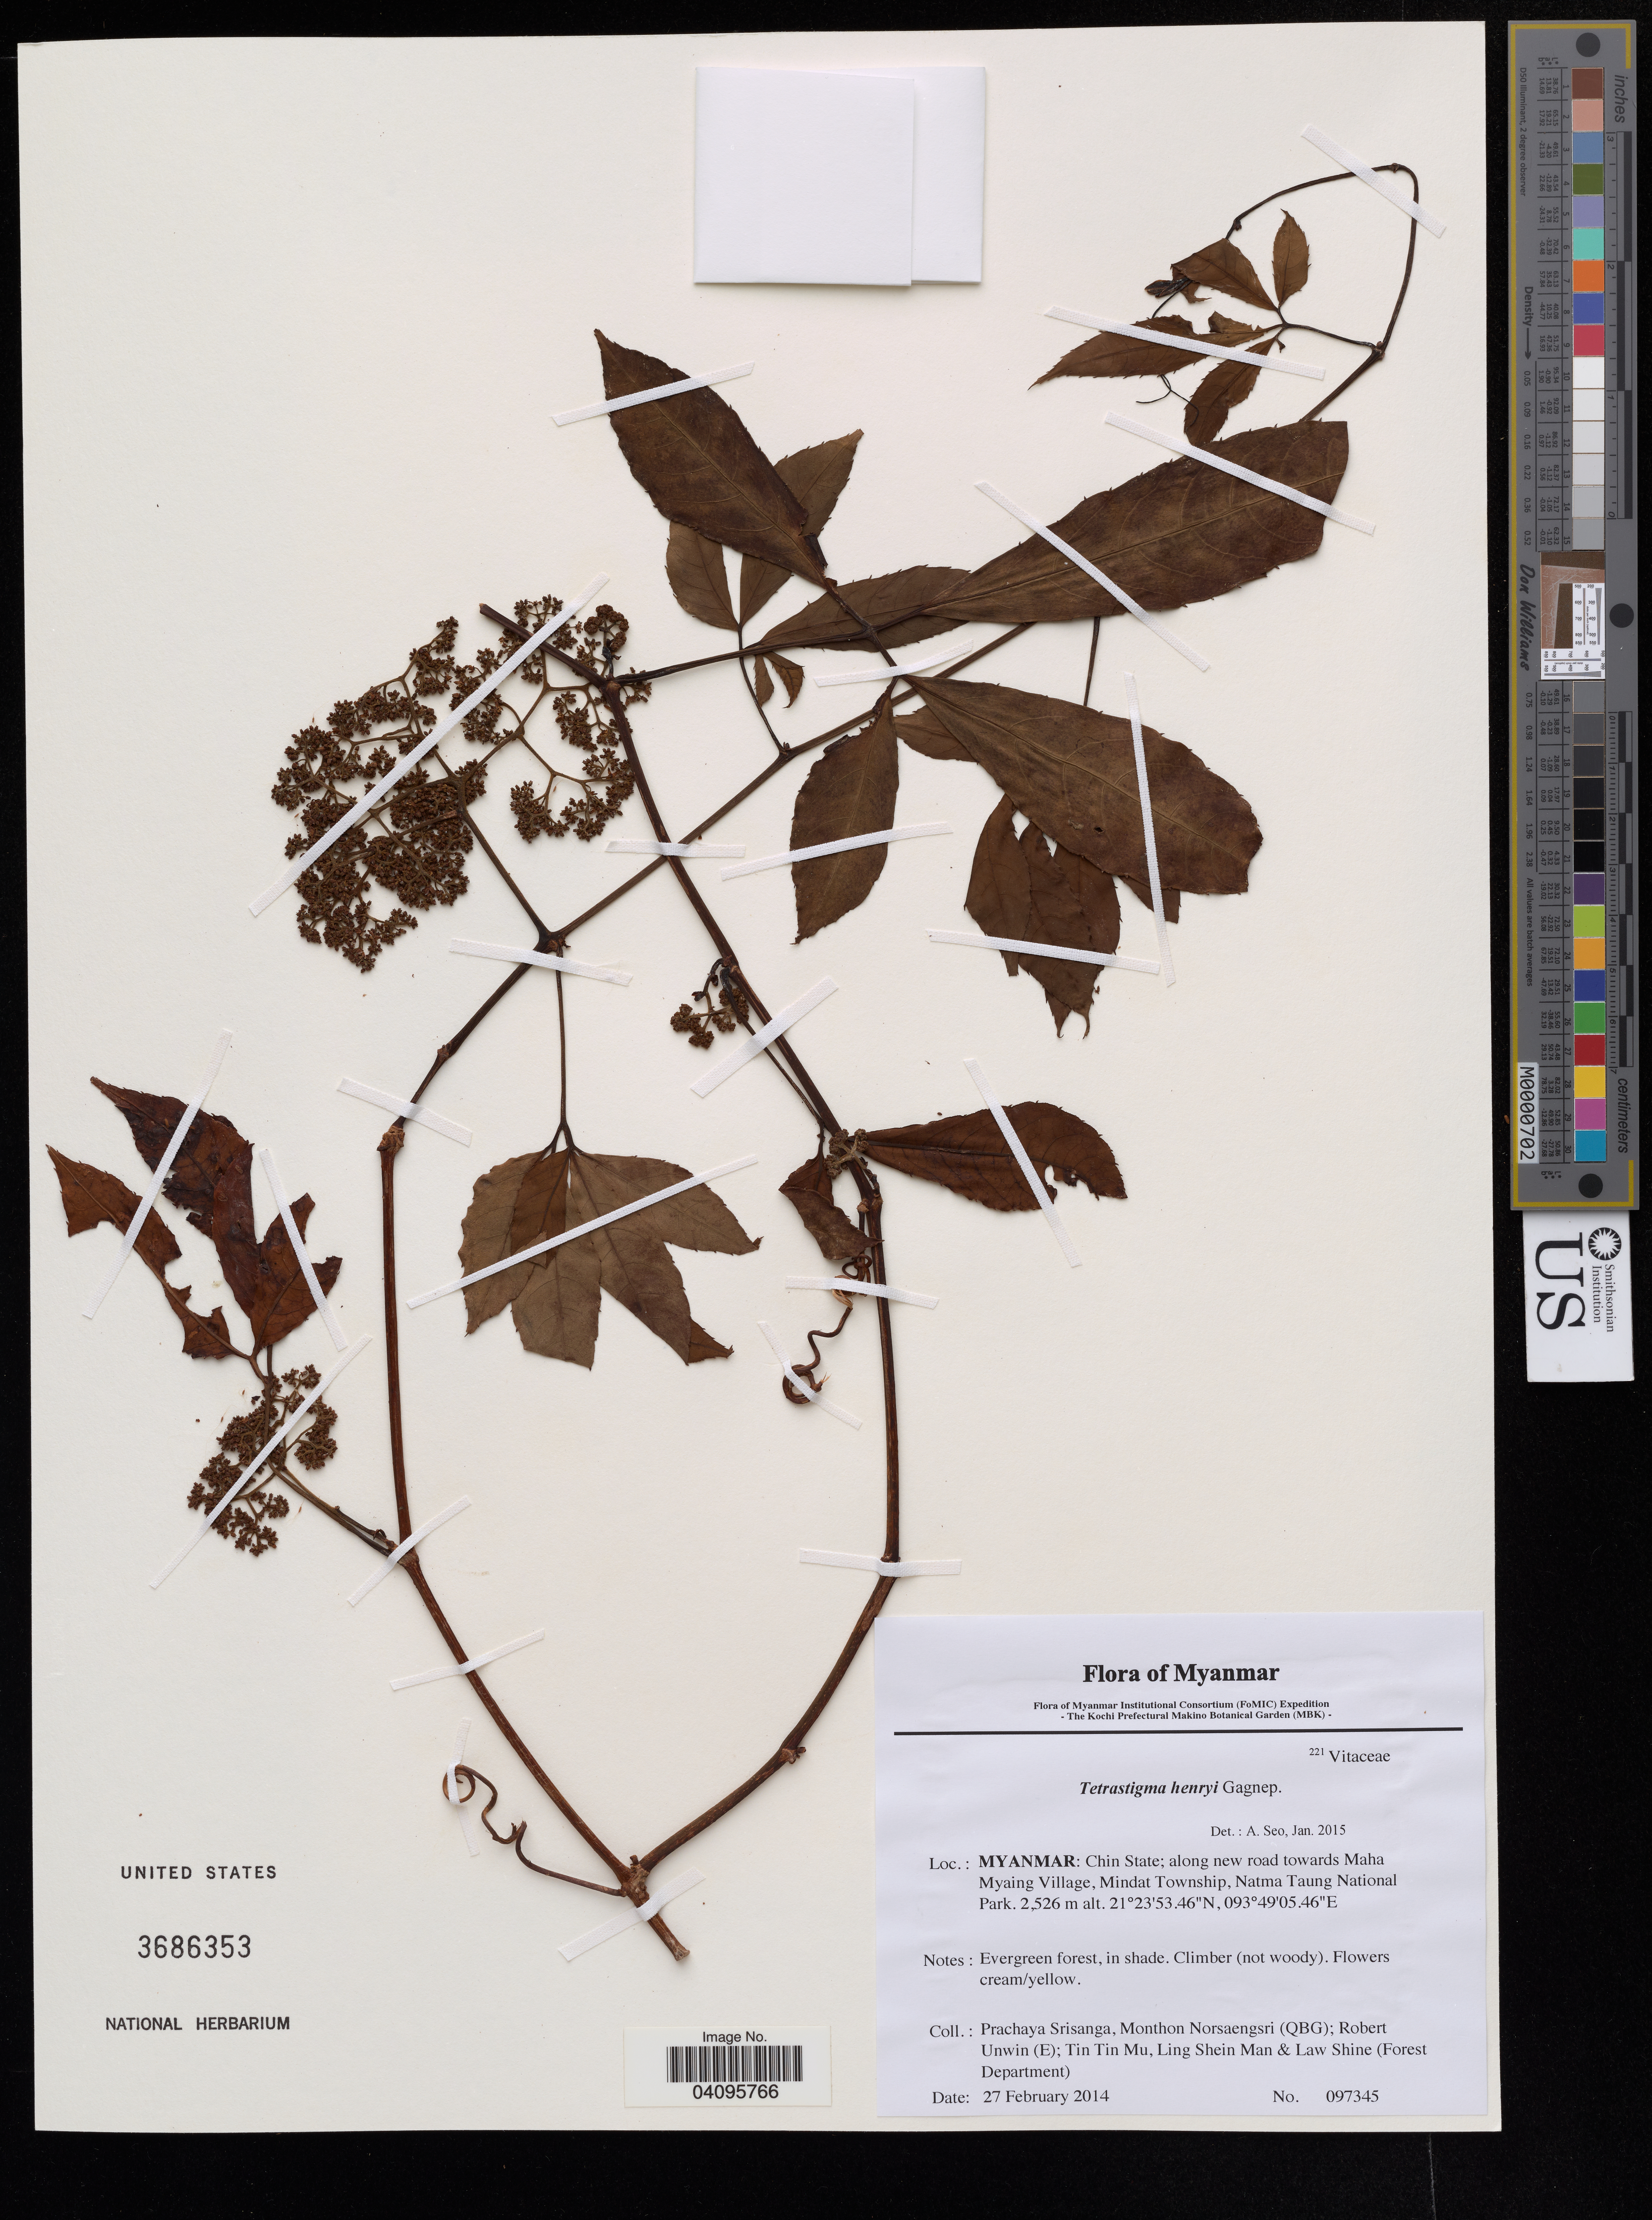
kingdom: Plantae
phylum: Tracheophyta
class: Magnoliopsida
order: Vitales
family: Vitaceae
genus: Tetrastigma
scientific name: Tetrastigma henryi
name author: Gagnep.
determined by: Seo, A.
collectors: P. Srisanga, M. Norsaengsri, R. Unwin, Tin Tin Mu, Ling Shein Man & L. Shine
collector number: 097345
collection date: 2014-02-27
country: Myanmar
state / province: Chin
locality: Along new road towards Maha Myaing Village, Mindat Township, Natma Taung National Park.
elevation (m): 2526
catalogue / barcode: US 3686353